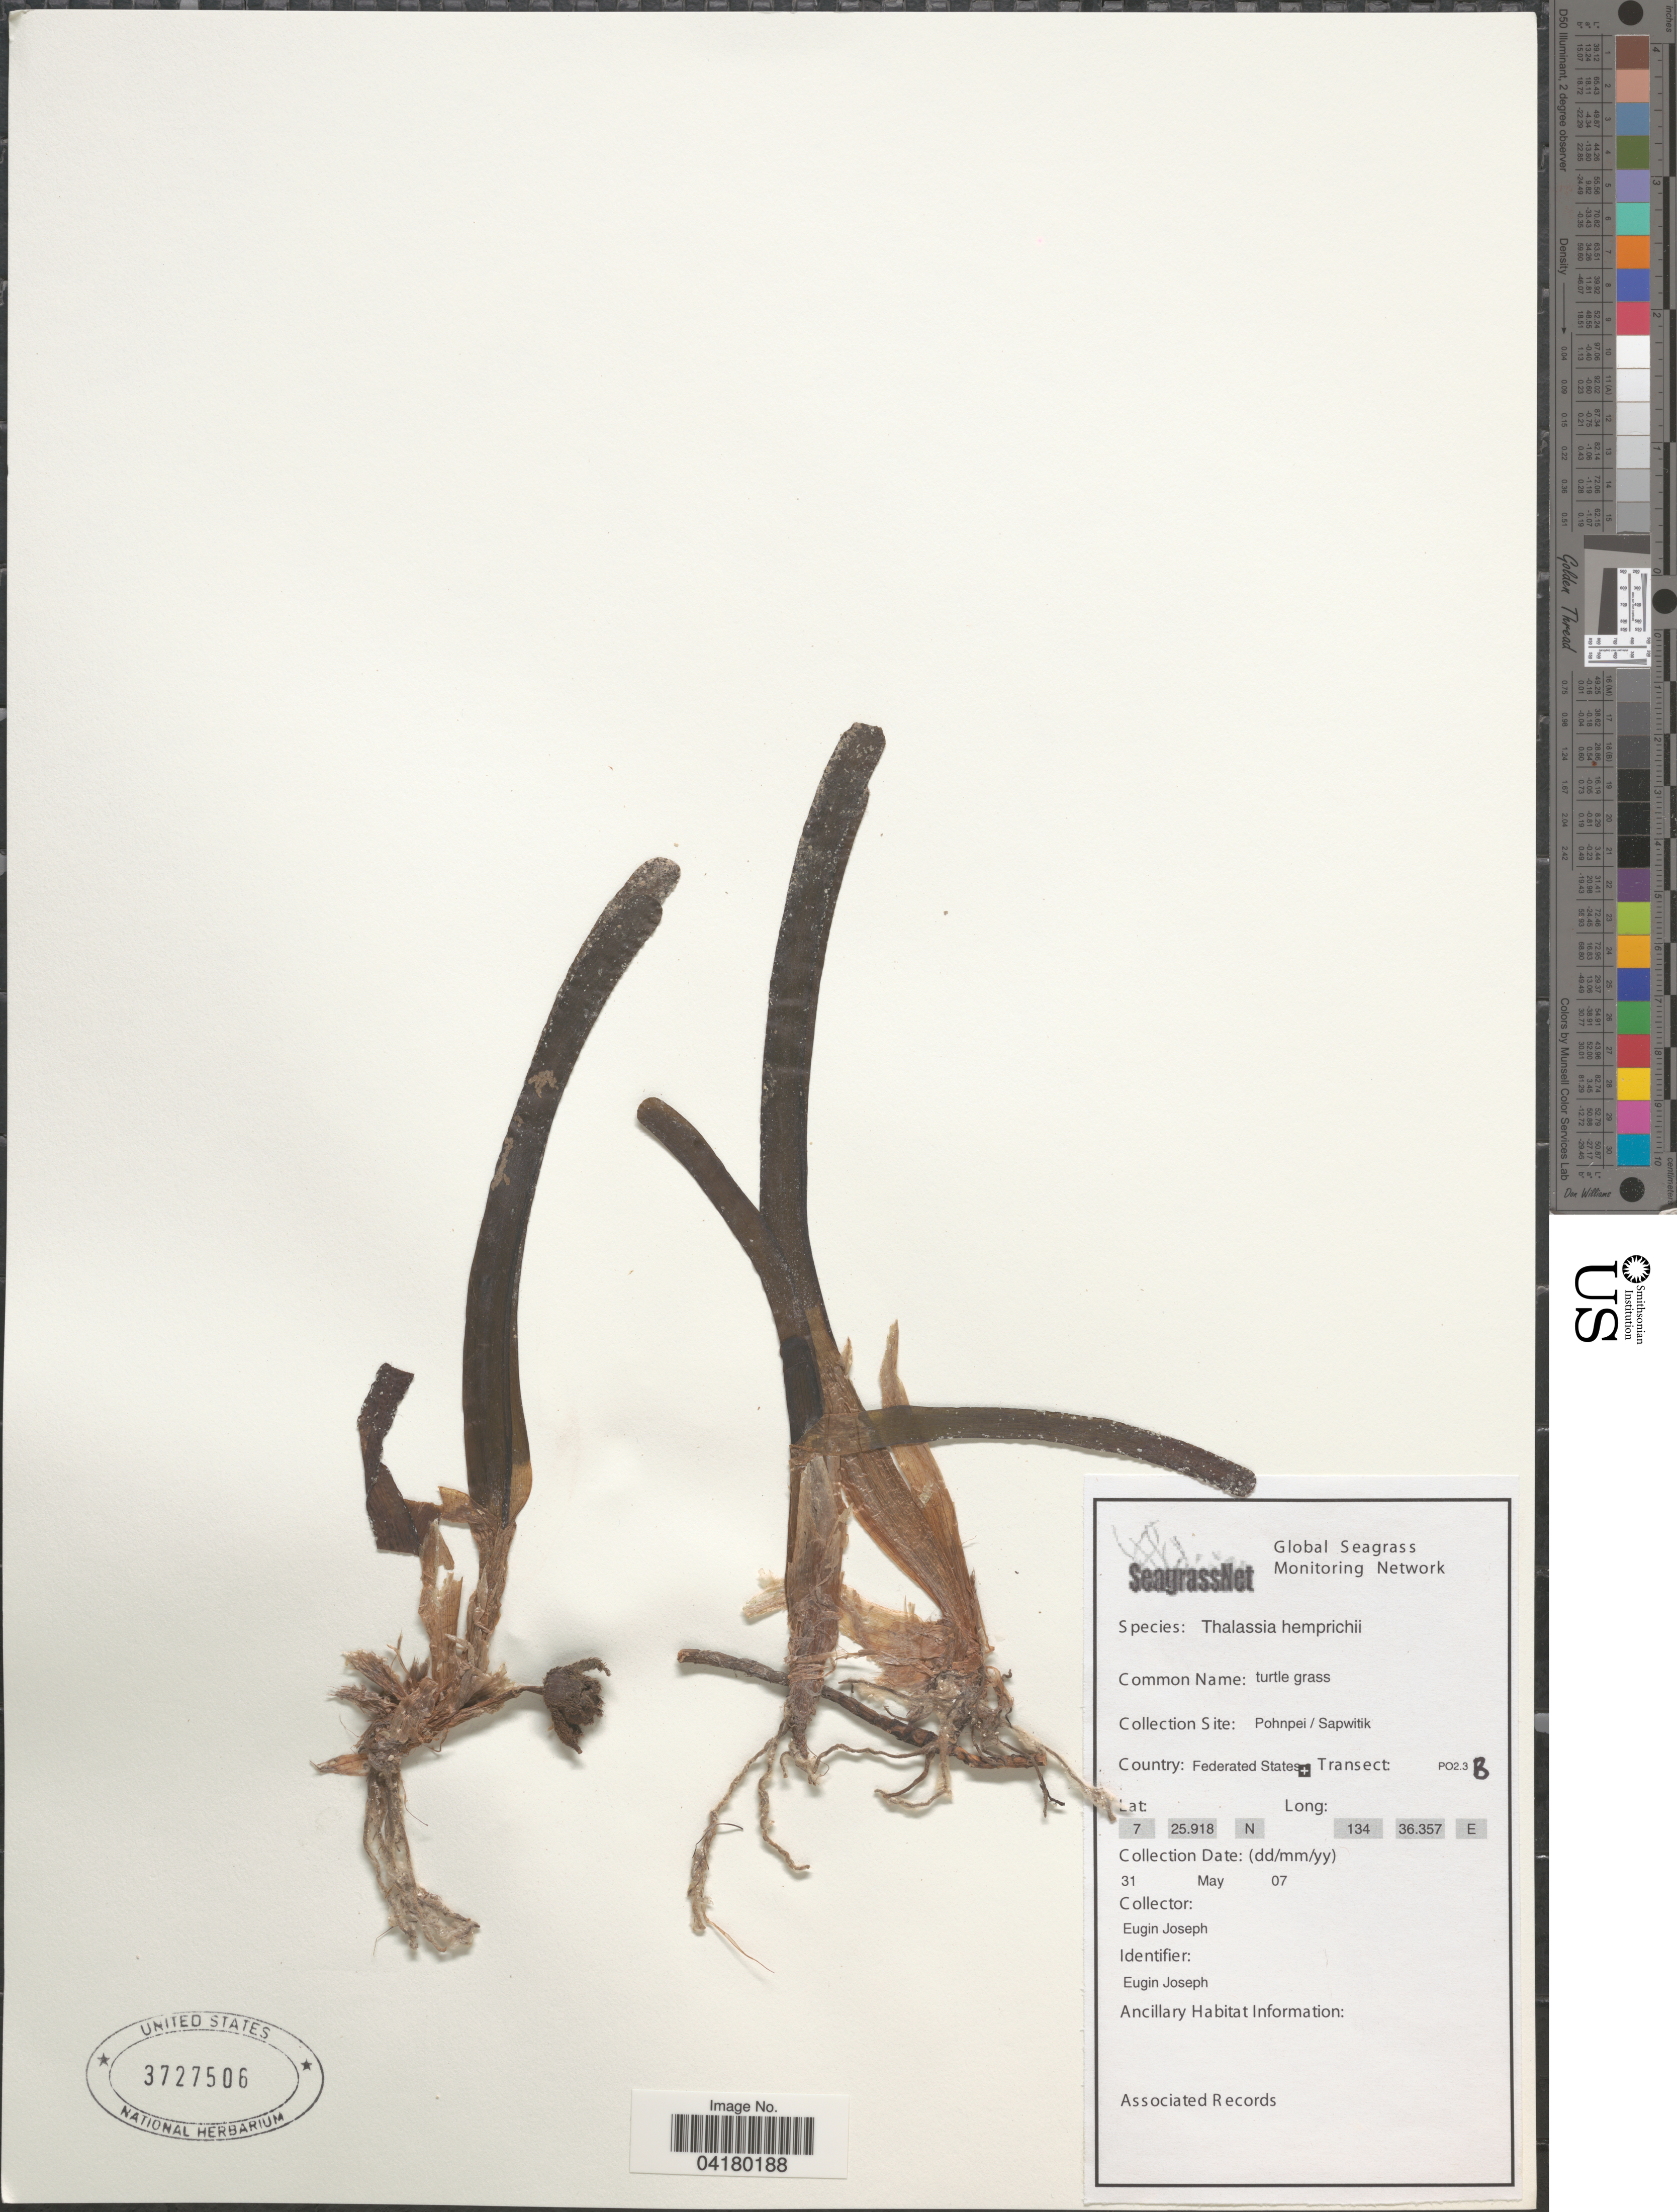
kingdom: Plantae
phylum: Tracheophyta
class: Liliopsida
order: Alismatales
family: Hydrocharitaceae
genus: Thalassia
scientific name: Thalassia hemprichii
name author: Asch.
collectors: E. Joseph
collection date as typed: Transcribed d/m/y: 31/5/7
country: Micronesia, Federated States of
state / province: Pohnpei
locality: Collection Site: Sapwitik. Country: Federated States. Transect: PO2.3B.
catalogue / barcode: US 3727506